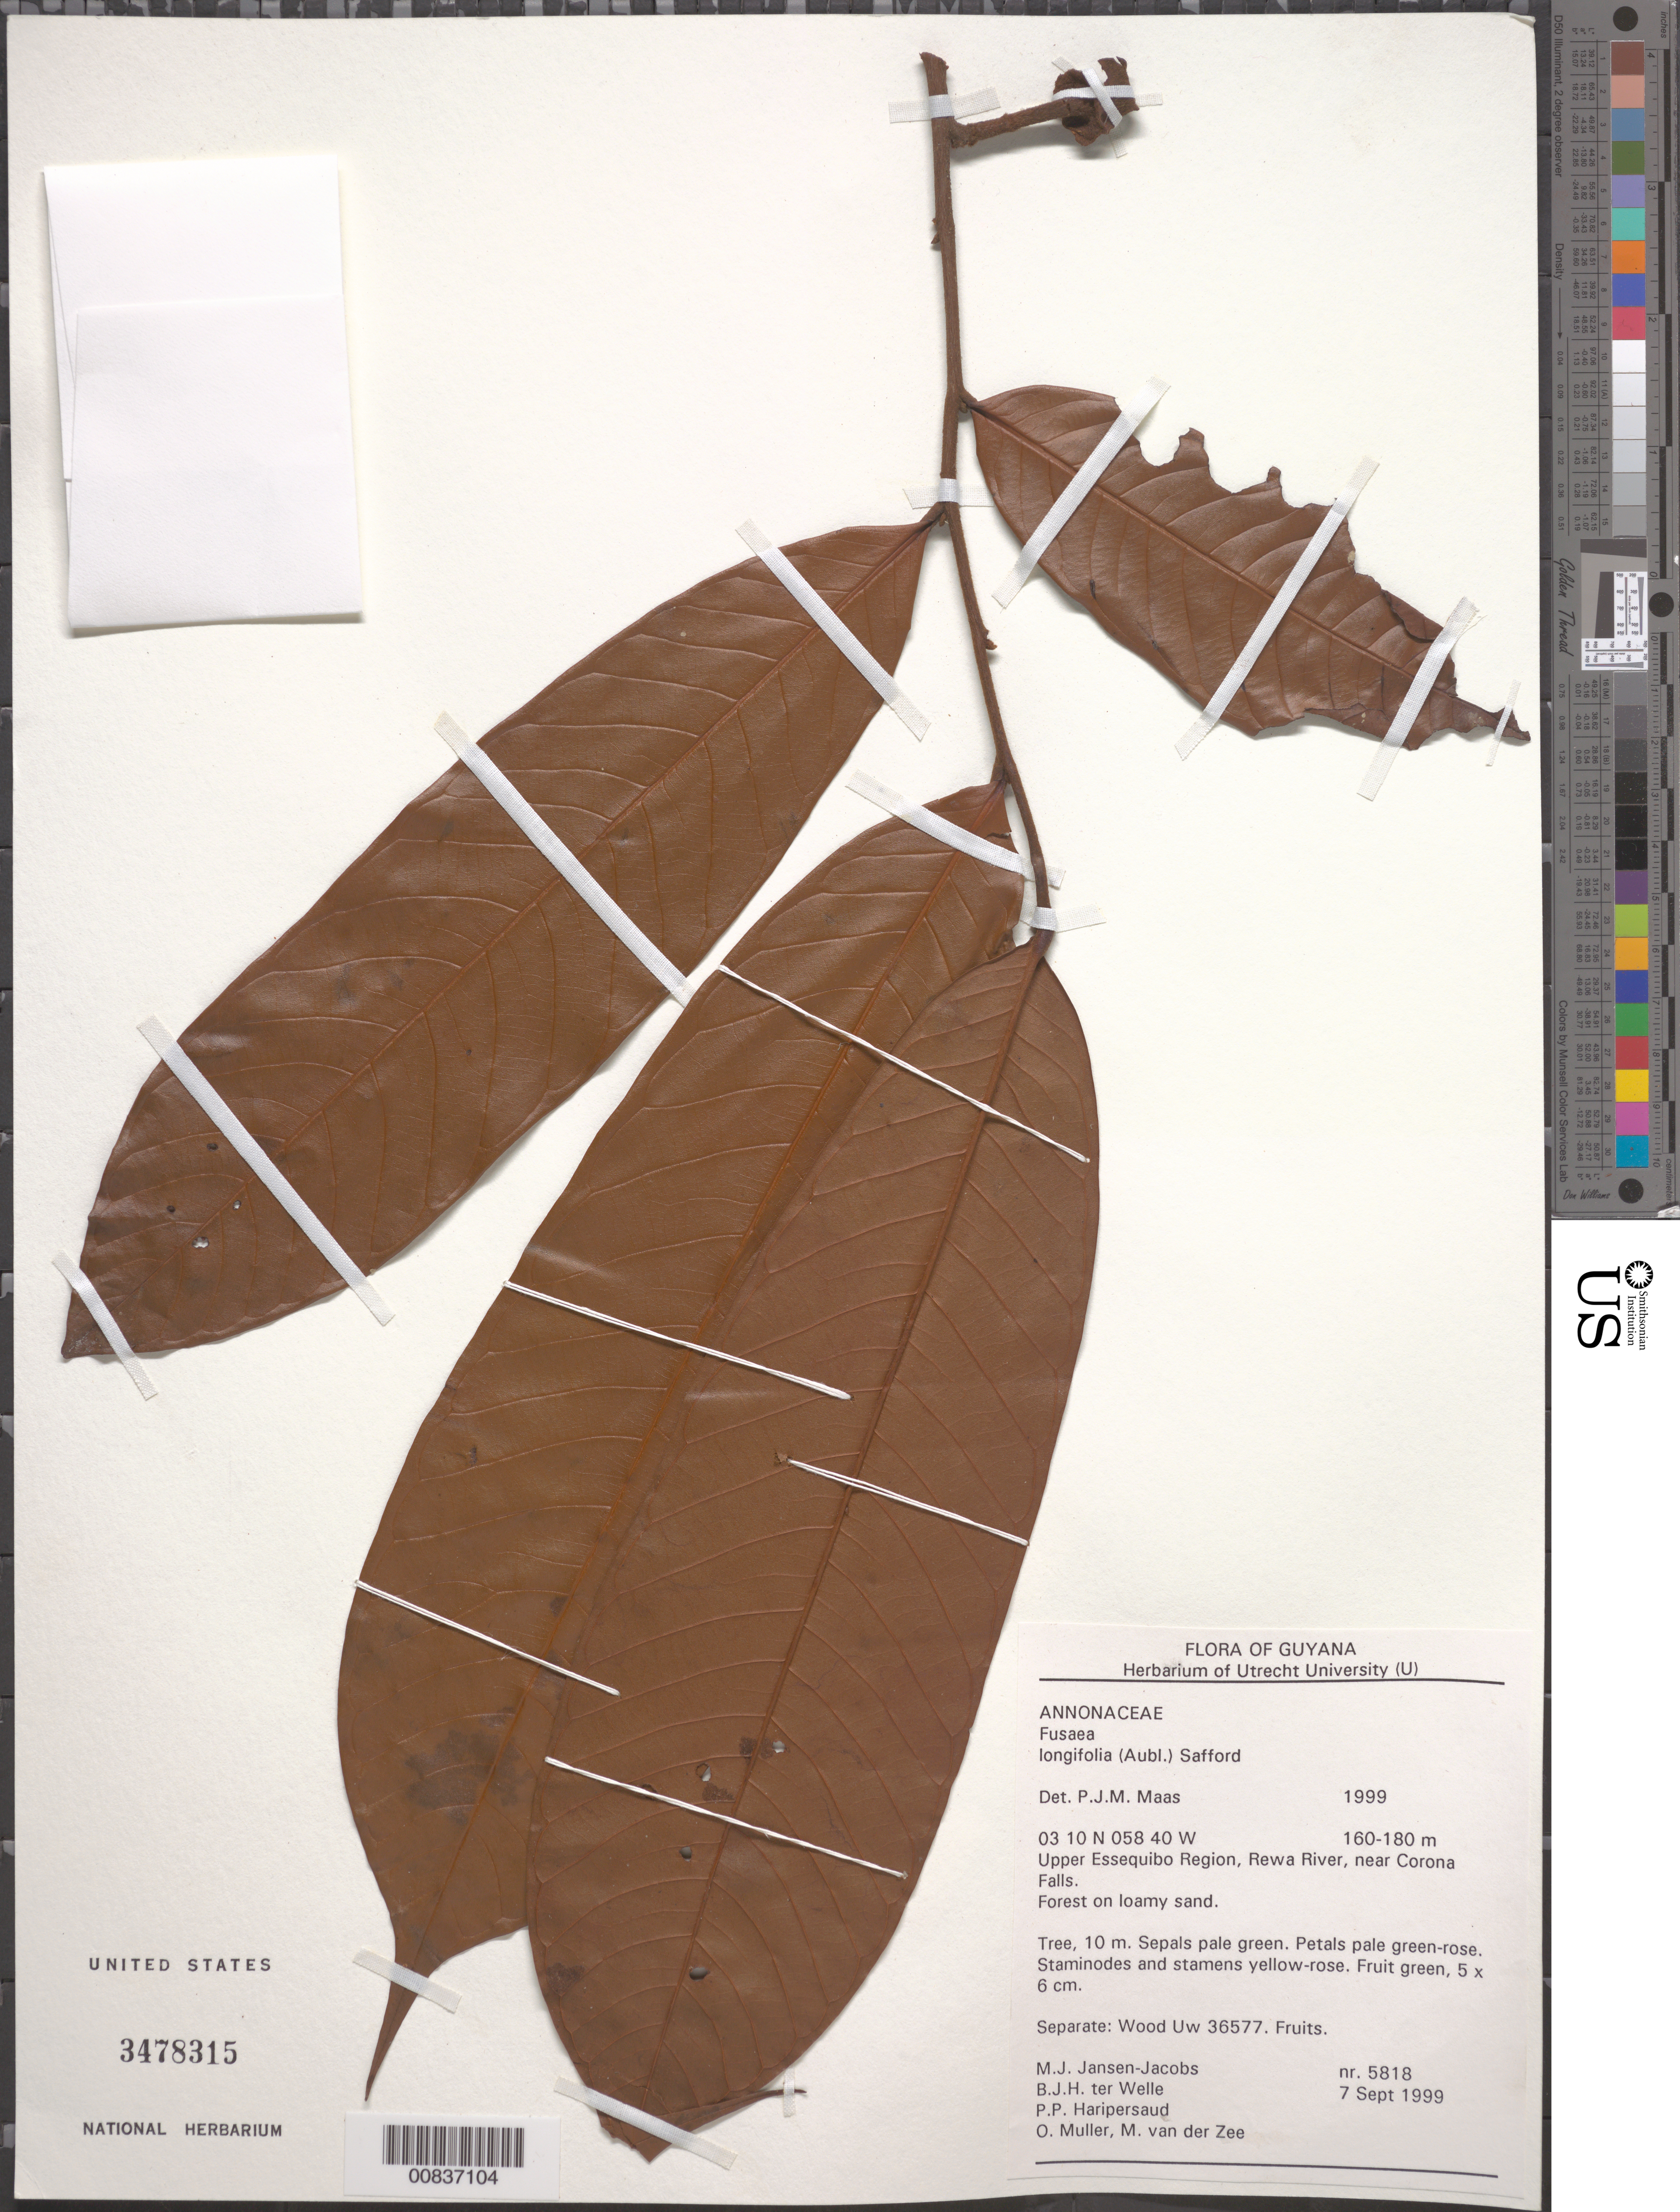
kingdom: Plantae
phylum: Tracheophyta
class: Magnoliopsida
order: Magnoliales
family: Annonaceae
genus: Fusaea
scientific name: Fusaea longifolia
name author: (Aubl.) Saff.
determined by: Maas, Paul J. M.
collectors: M. J. Jansen-Jacobs, B. Welle, P. Haripersaud, O. Muller & M. van der Zee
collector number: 5818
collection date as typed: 7-Sep-99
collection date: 1999-09-07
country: Guyana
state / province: U. Takutu-U. Essequibo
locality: Rewa River, near Corona Falls, Upper Essequibo Region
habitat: Forest on loamy sand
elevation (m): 160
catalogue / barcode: US 3478315